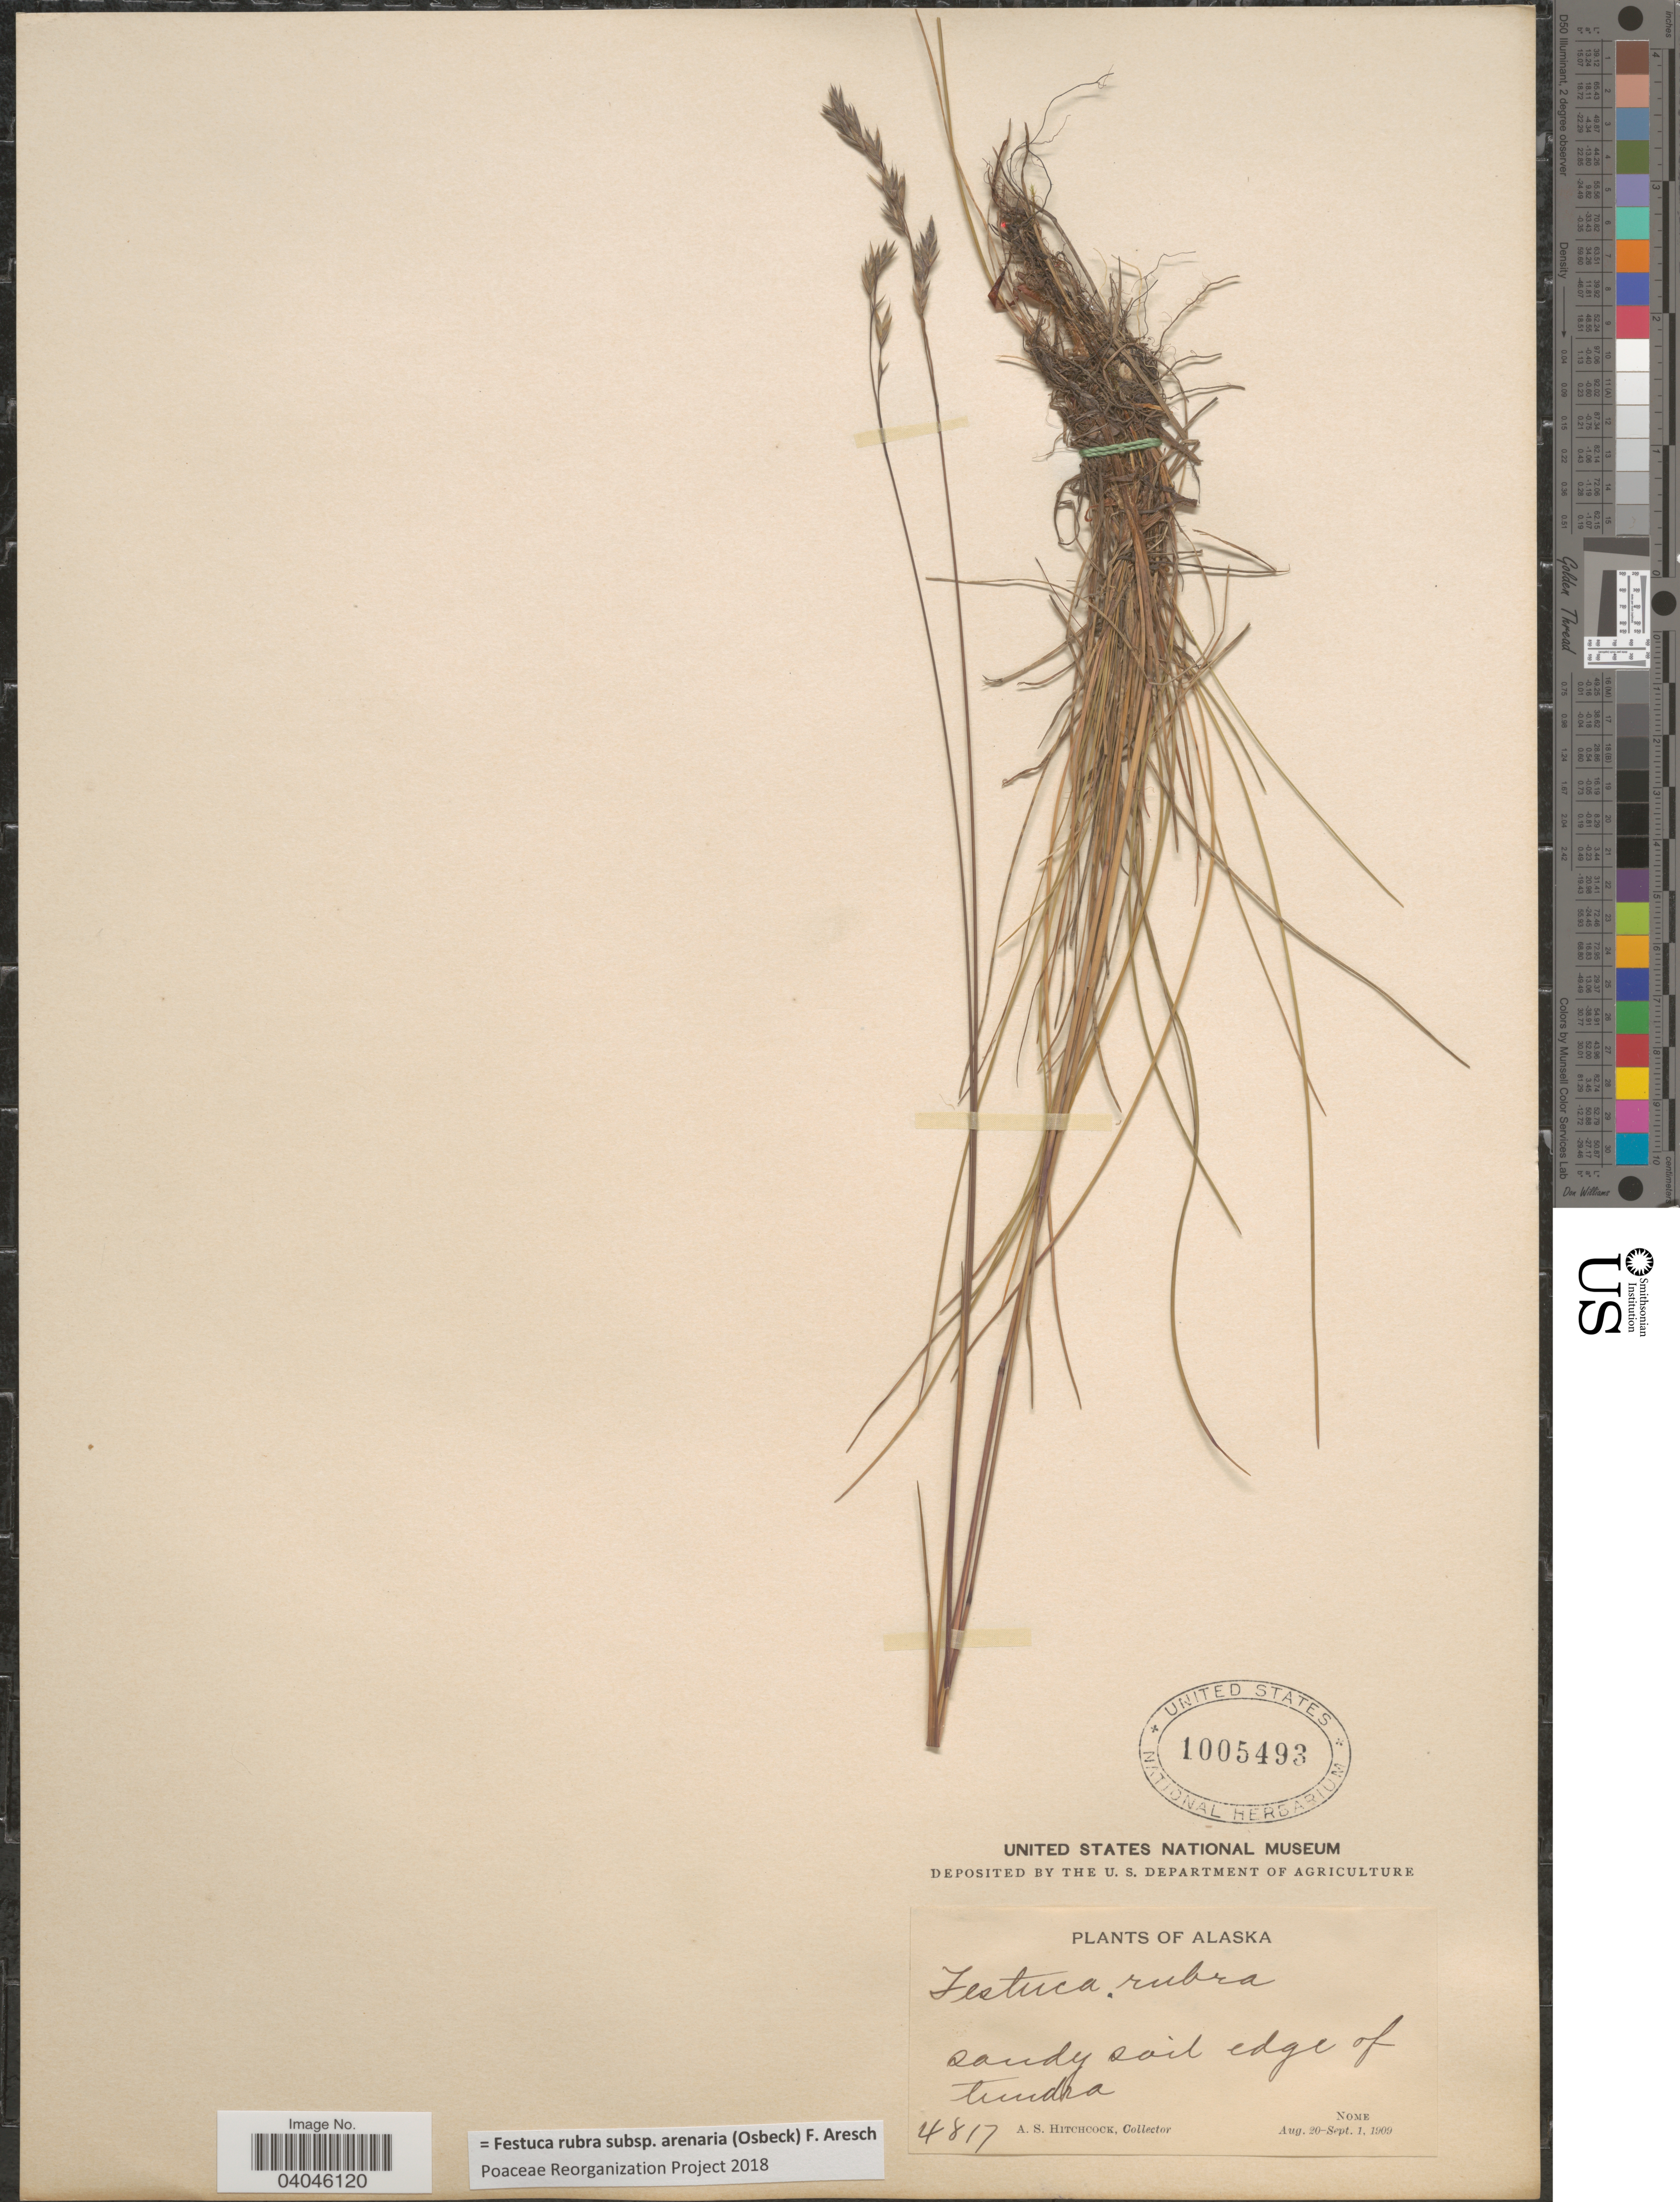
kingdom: Plantae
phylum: Tracheophyta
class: Liliopsida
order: Poales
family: Poaceae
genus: Festuca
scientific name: Festuca rubra subsp. arenaria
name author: (Osbeck) F. Aresch.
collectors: A. S. Hitchcock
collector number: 4817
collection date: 1909-08-20/1909-09-01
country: United States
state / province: Alaska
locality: Sandy soil edge of tundra. Nome.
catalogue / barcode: US 1005493